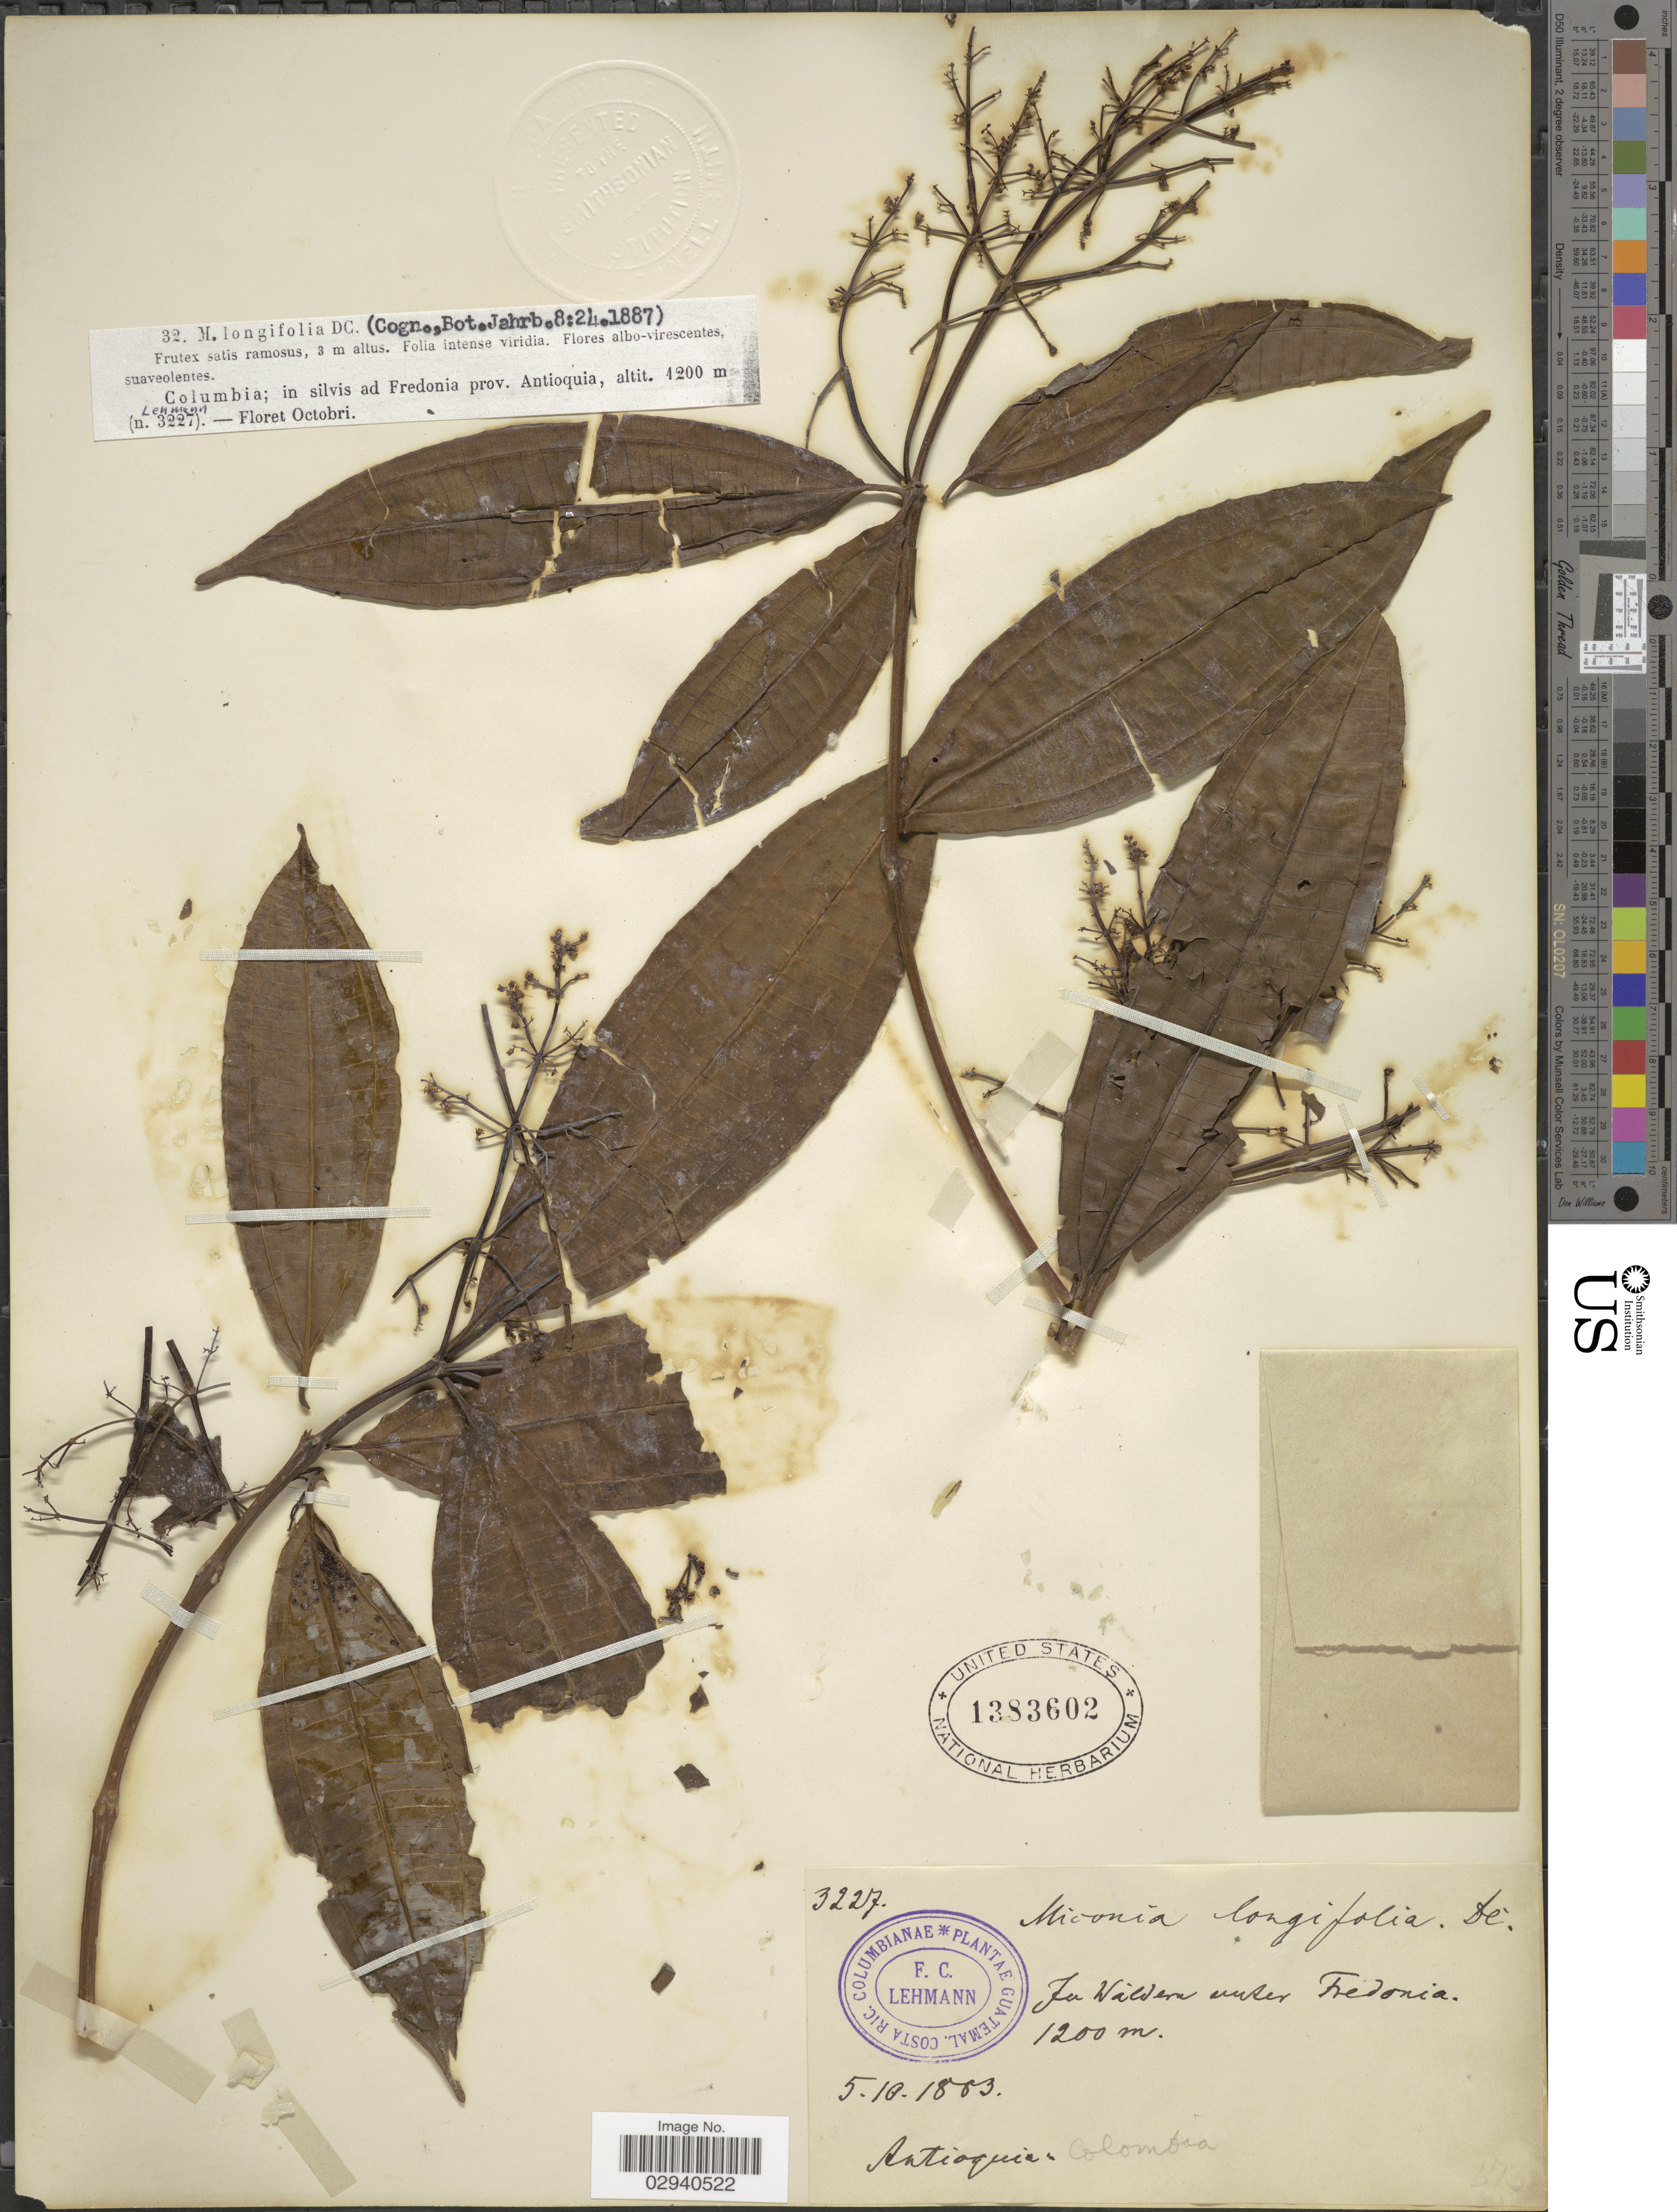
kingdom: Plantae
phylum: Tracheophyta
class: Magnoliopsida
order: Myrtales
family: Melastomataceae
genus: Miconia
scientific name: Miconia longifolia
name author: (Aubl.) DC.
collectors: F. C. Lehmann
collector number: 3227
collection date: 1883-10-05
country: Colombia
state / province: Antioquia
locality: In Wälden unter Fredonia.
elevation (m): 1200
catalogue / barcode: US 1383602